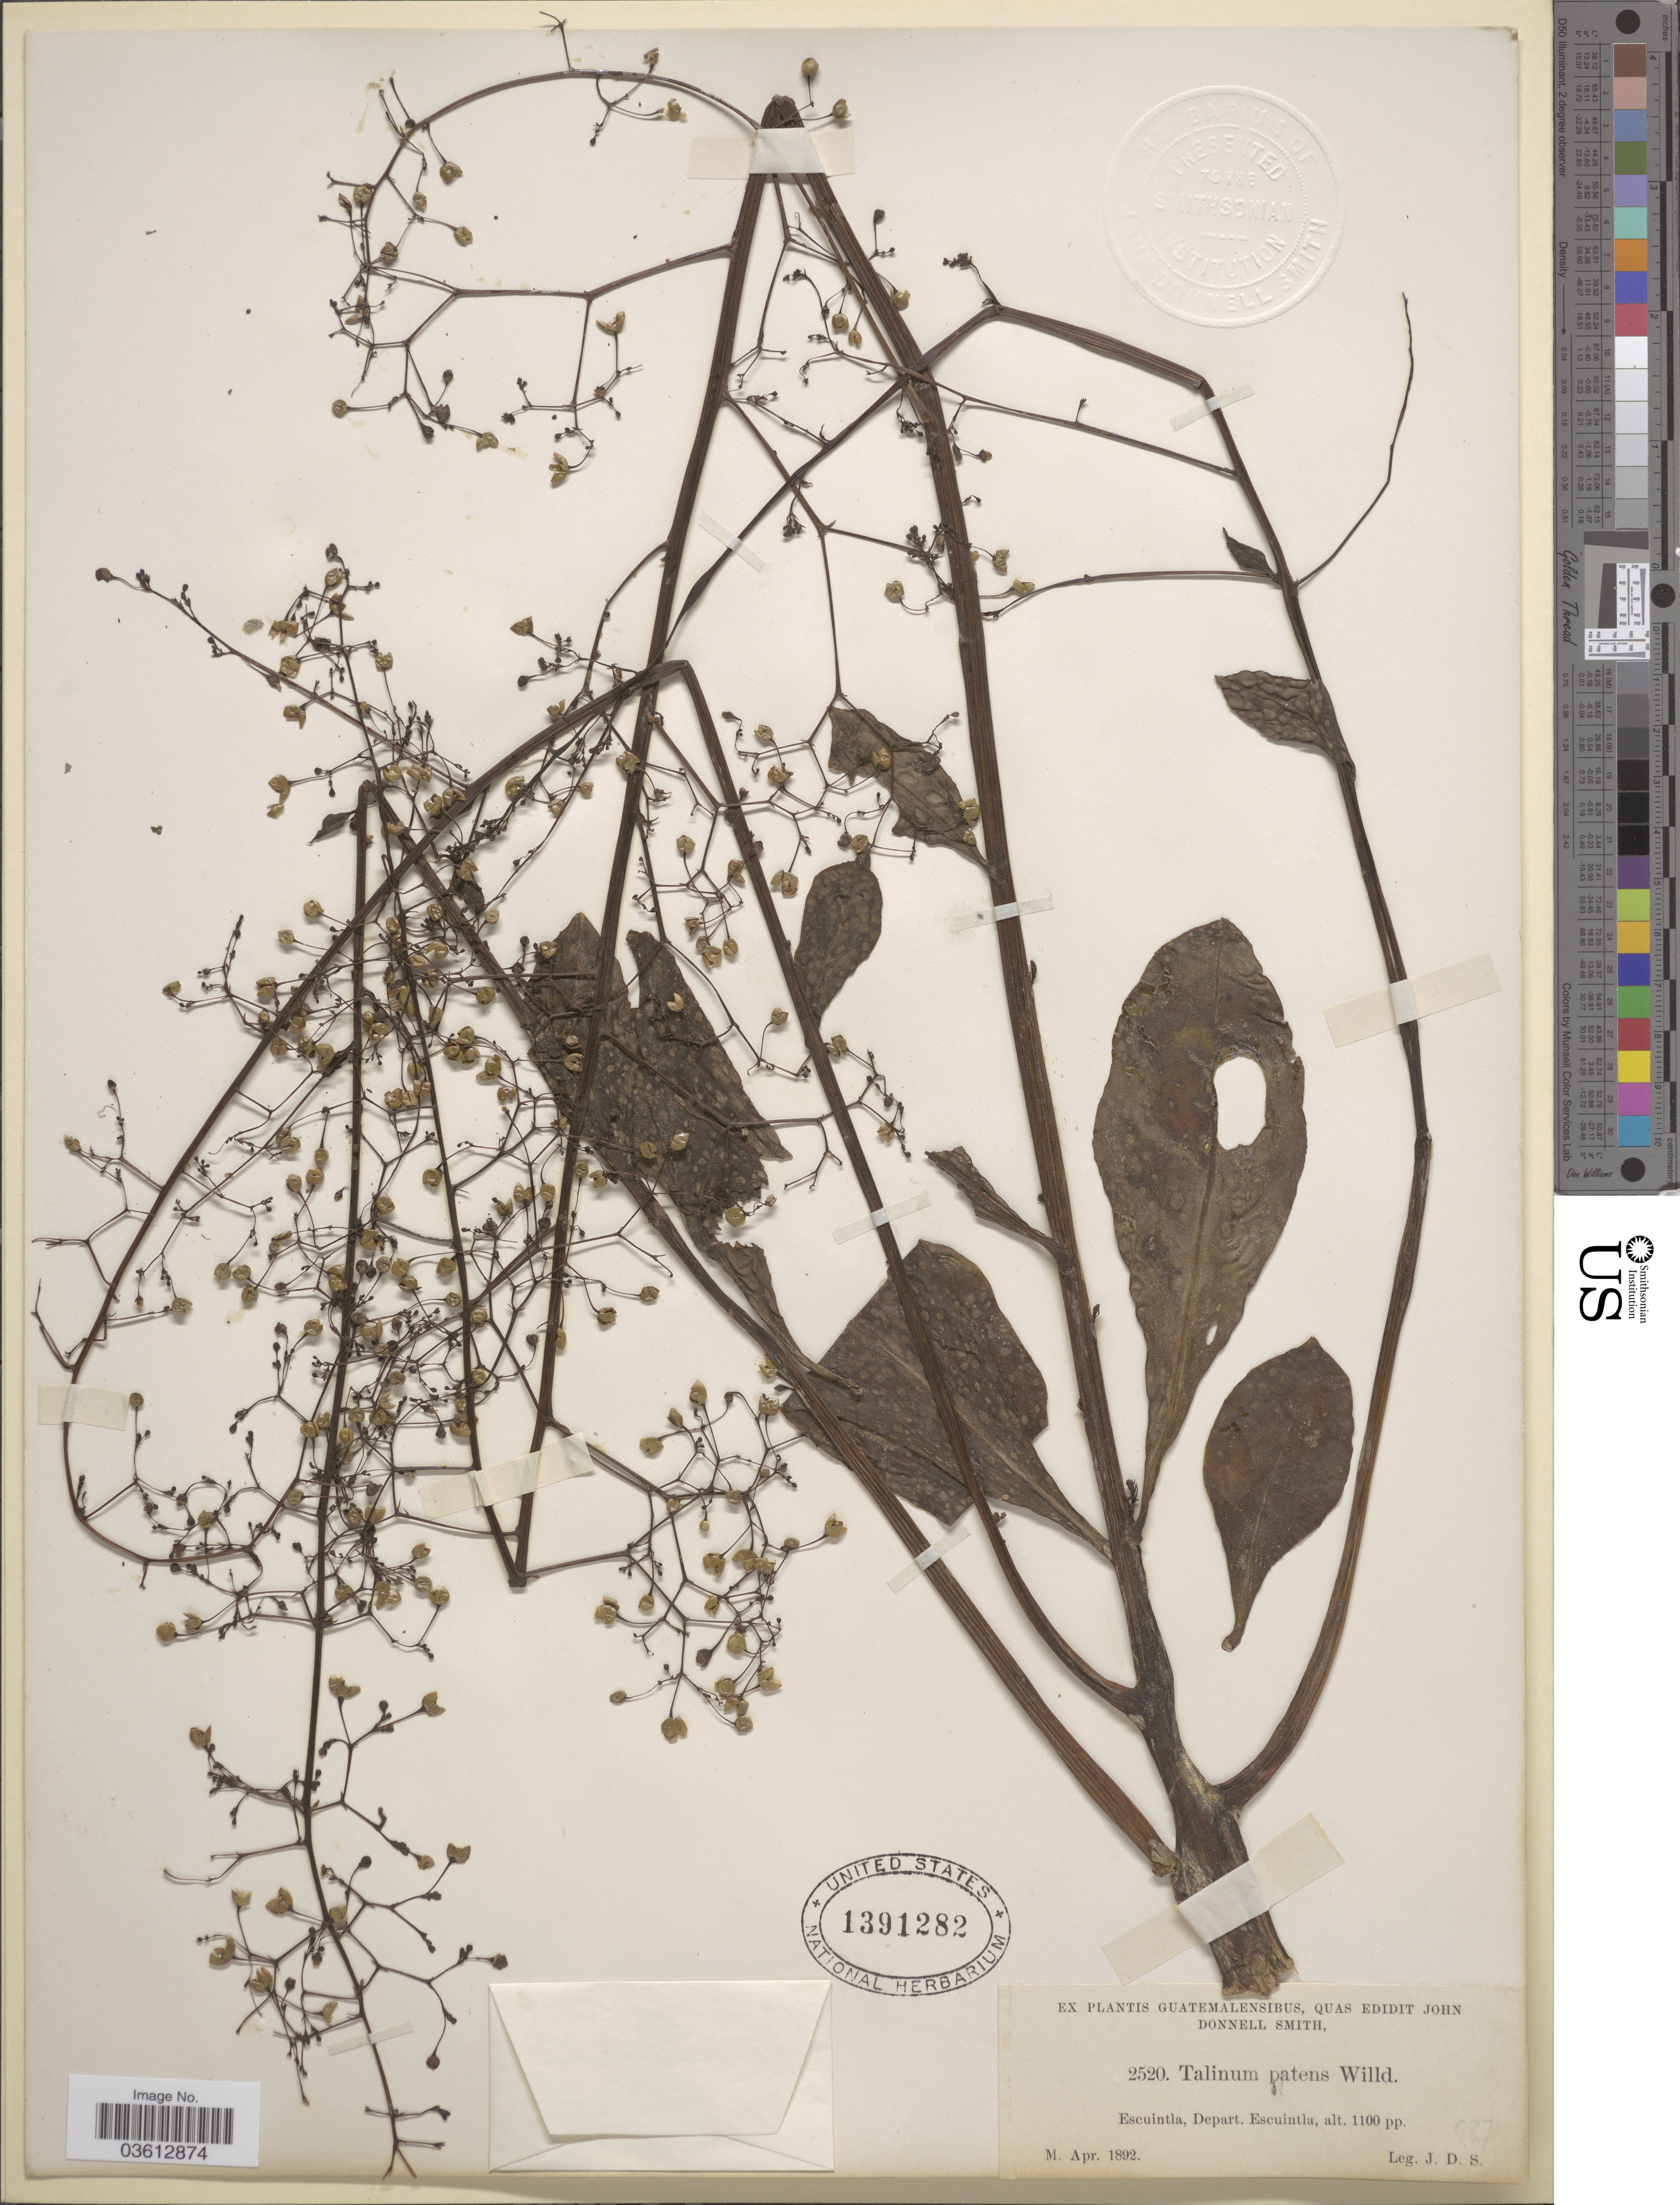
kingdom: Plantae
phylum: Tracheophyta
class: Magnoliopsida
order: Caryophyllales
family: Talinaceae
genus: Talinum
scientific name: Talinum paniculatum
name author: (Jacq.) Gaertn.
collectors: J. Donnell Smith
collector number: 2520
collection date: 1892-04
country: Guatemala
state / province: Escuintla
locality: Depart. Escuintla.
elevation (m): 3353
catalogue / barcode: US 1391282